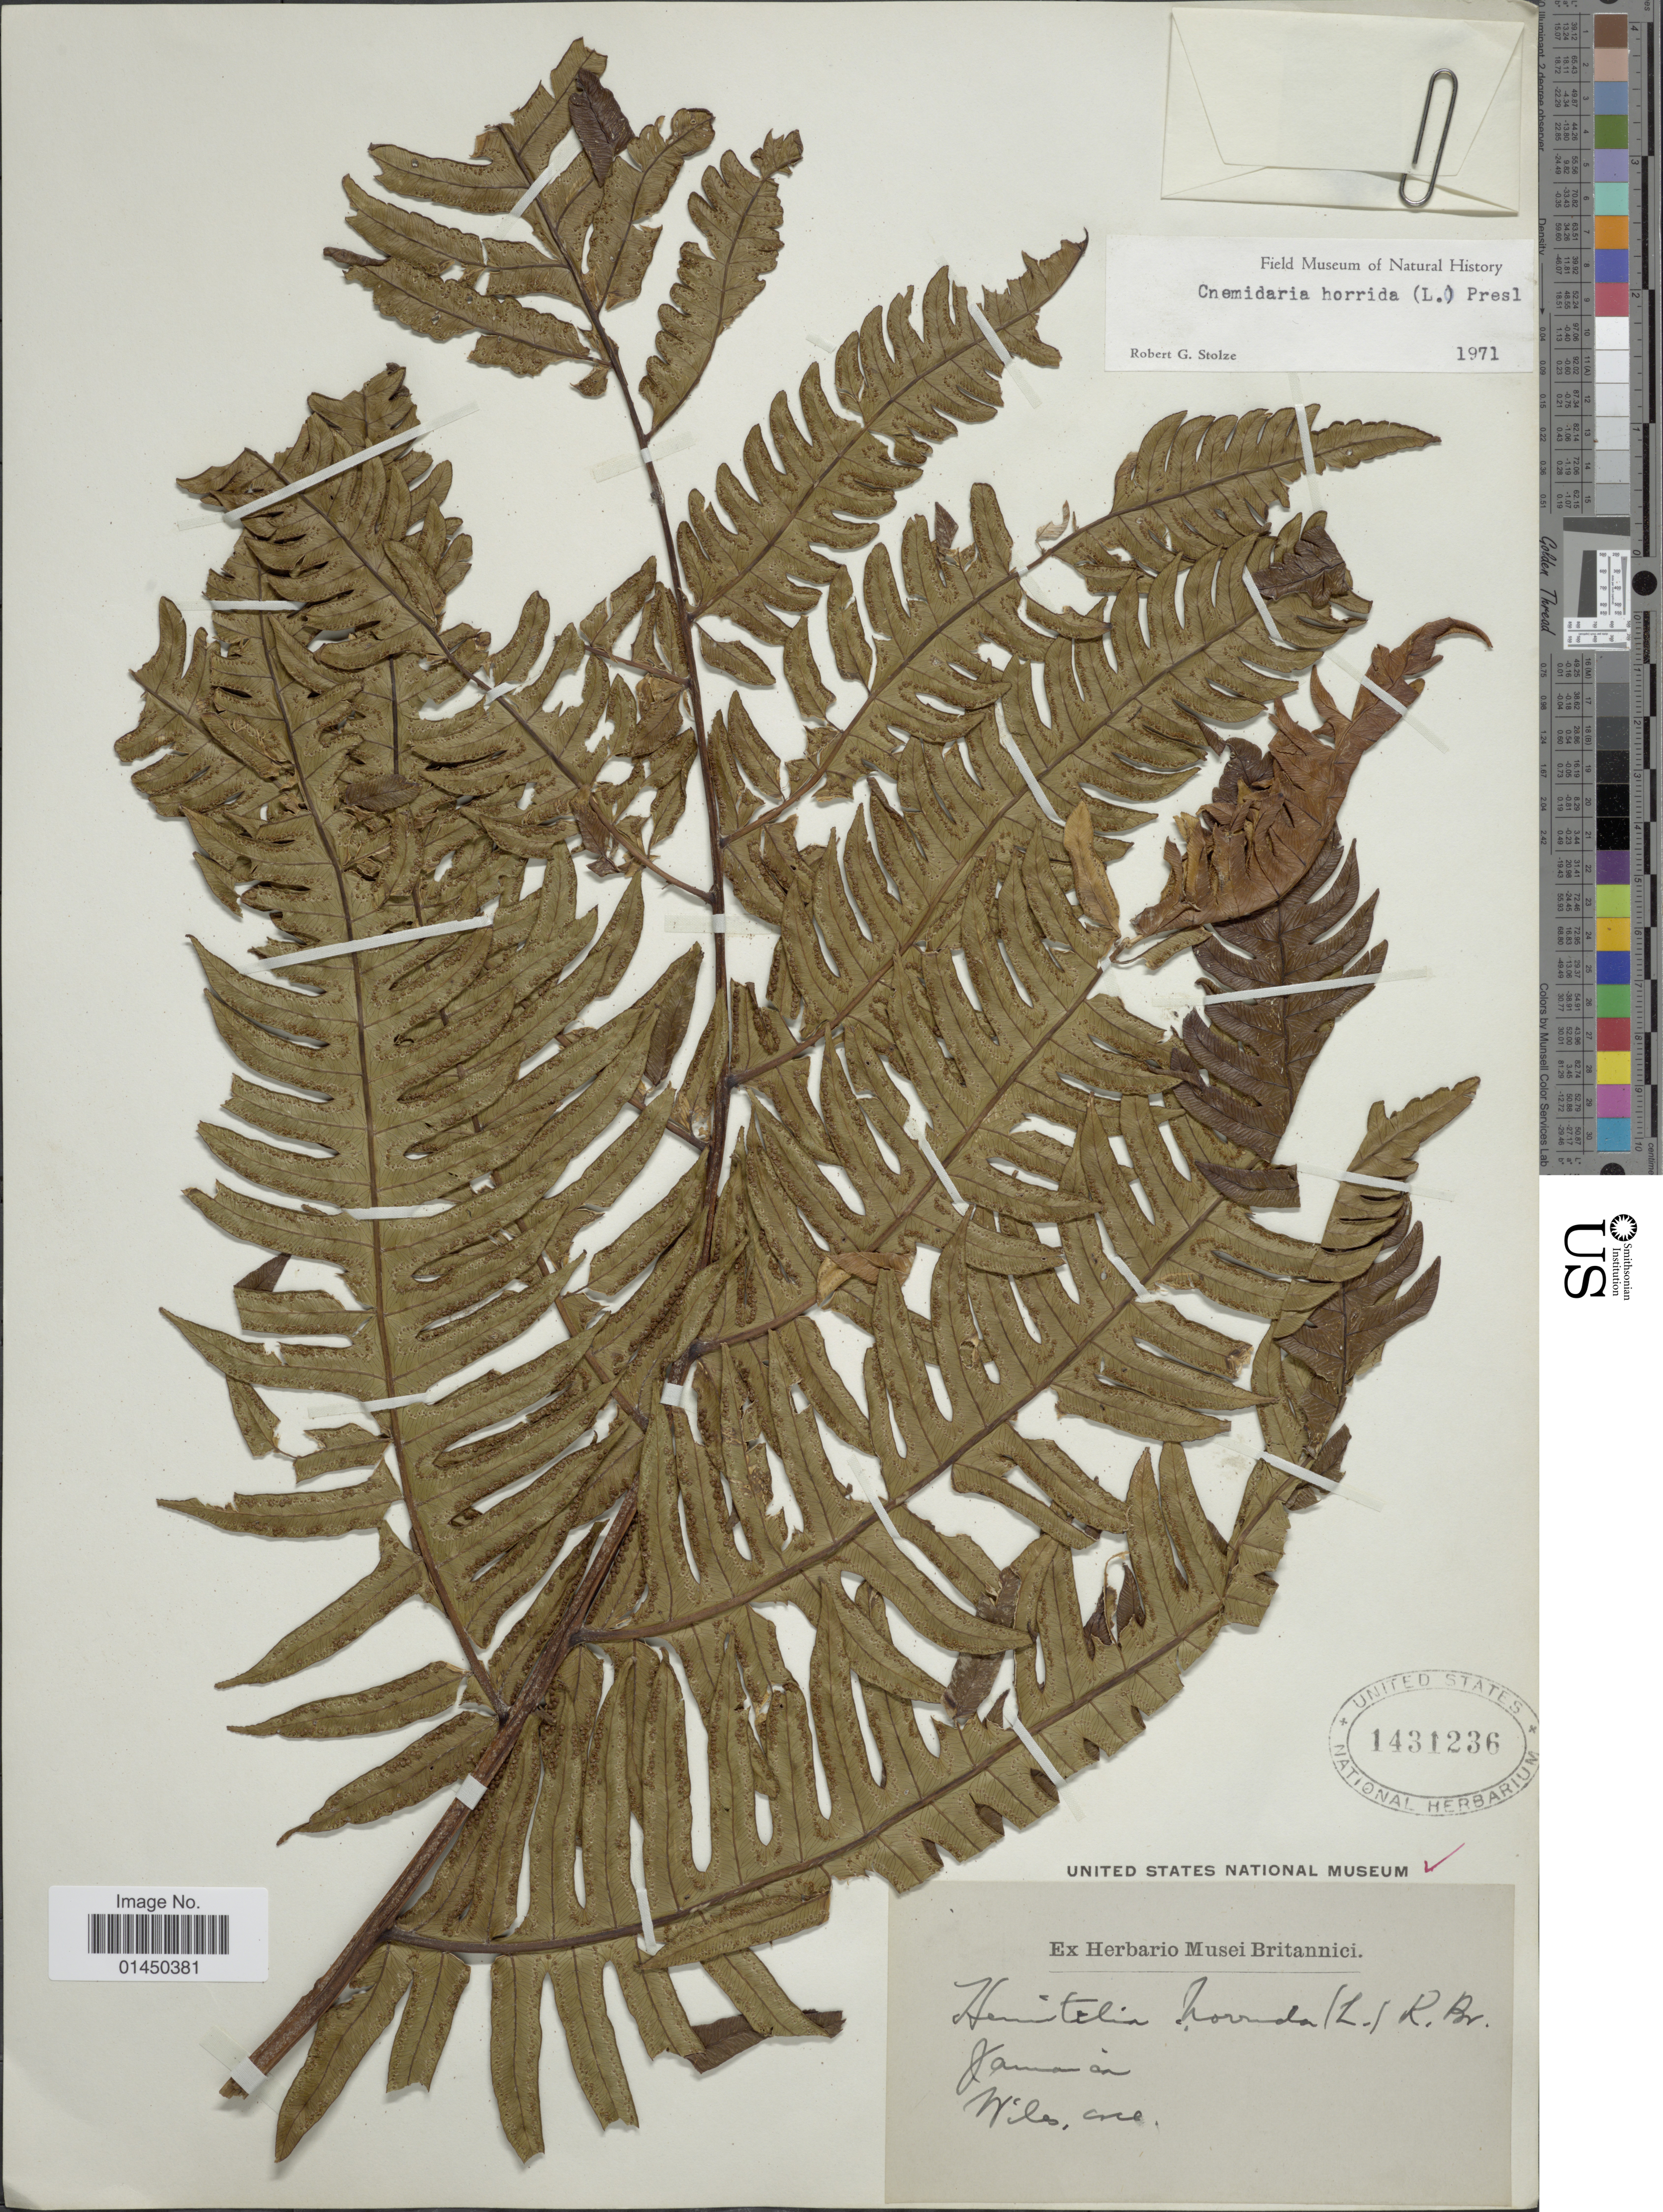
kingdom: Plantae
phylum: Tracheophyta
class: Polypodiopsida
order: Cyatheales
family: Cyatheaceae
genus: Cyathea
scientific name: Cyathea horrida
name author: (L.) Sm.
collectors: -. Wiles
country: Jamaica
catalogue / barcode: US 1431236